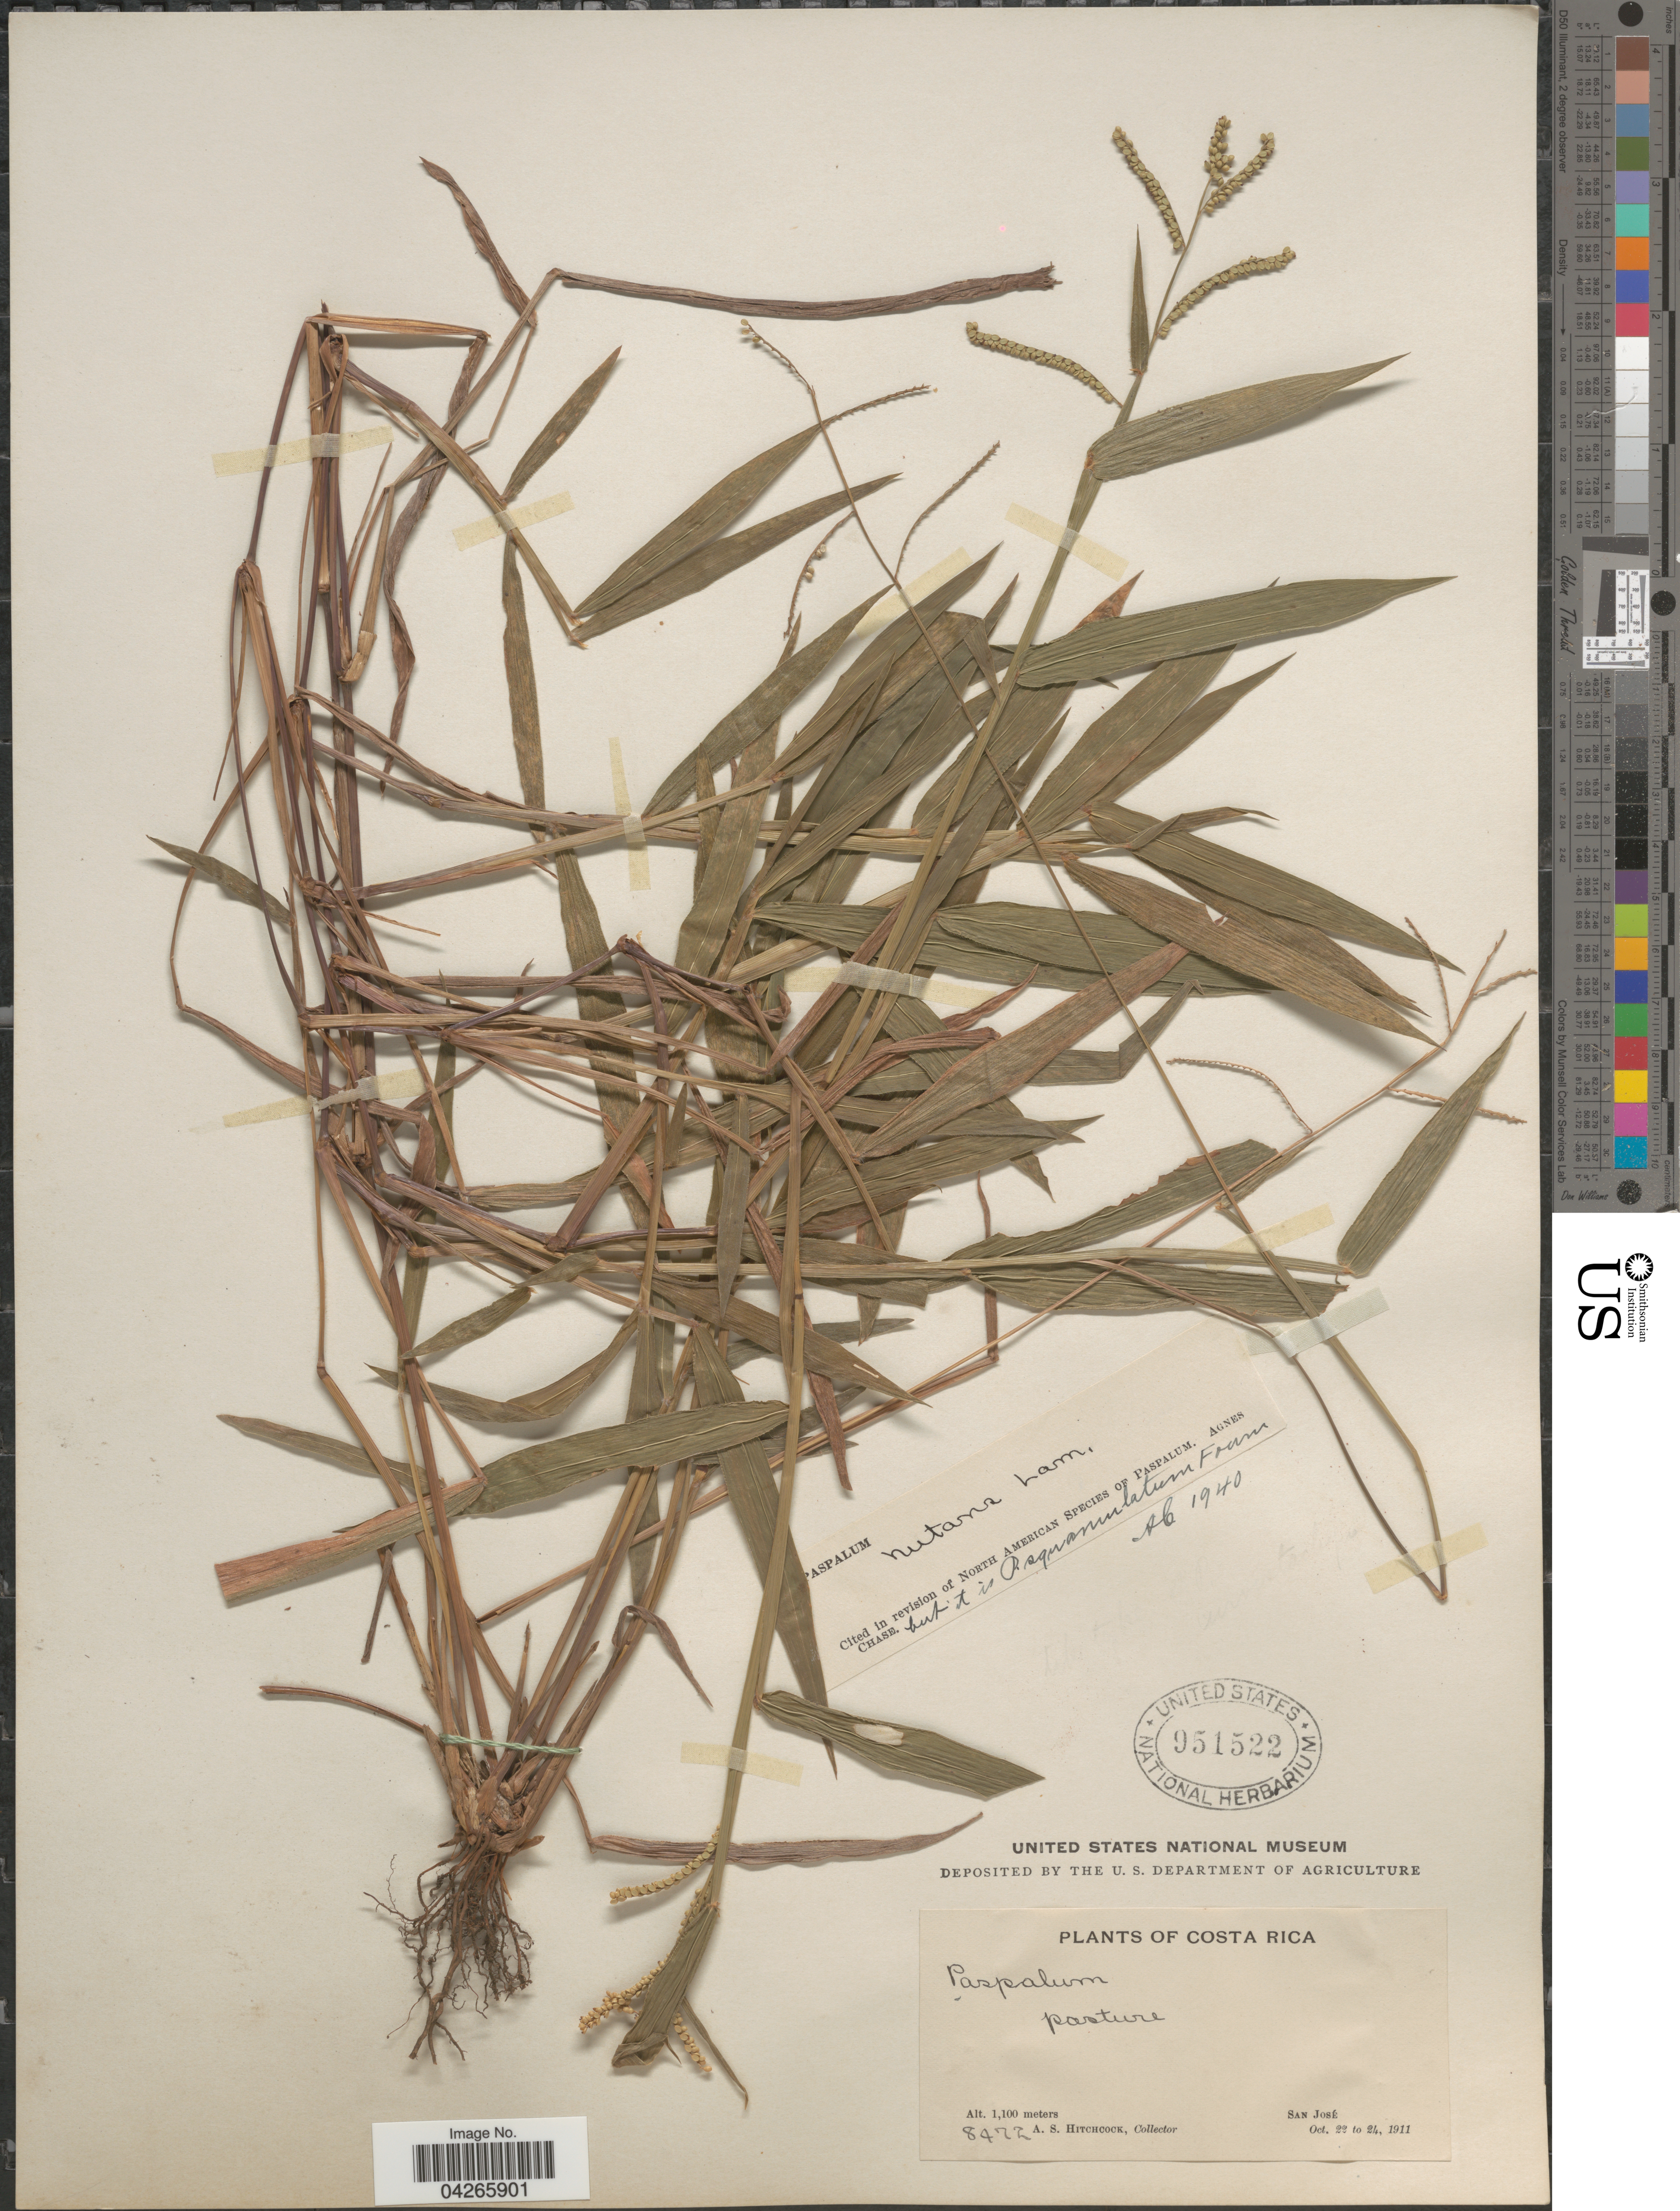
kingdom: Plantae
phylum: Tracheophyta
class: Liliopsida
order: Poales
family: Poaceae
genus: Paspalum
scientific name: Paspalum squamulatum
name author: E. Fourn.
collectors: A. S. Hitchcock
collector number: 8472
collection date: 1911-10-22/1911-10-24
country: Costa Rica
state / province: San José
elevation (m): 1100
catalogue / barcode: US 951522